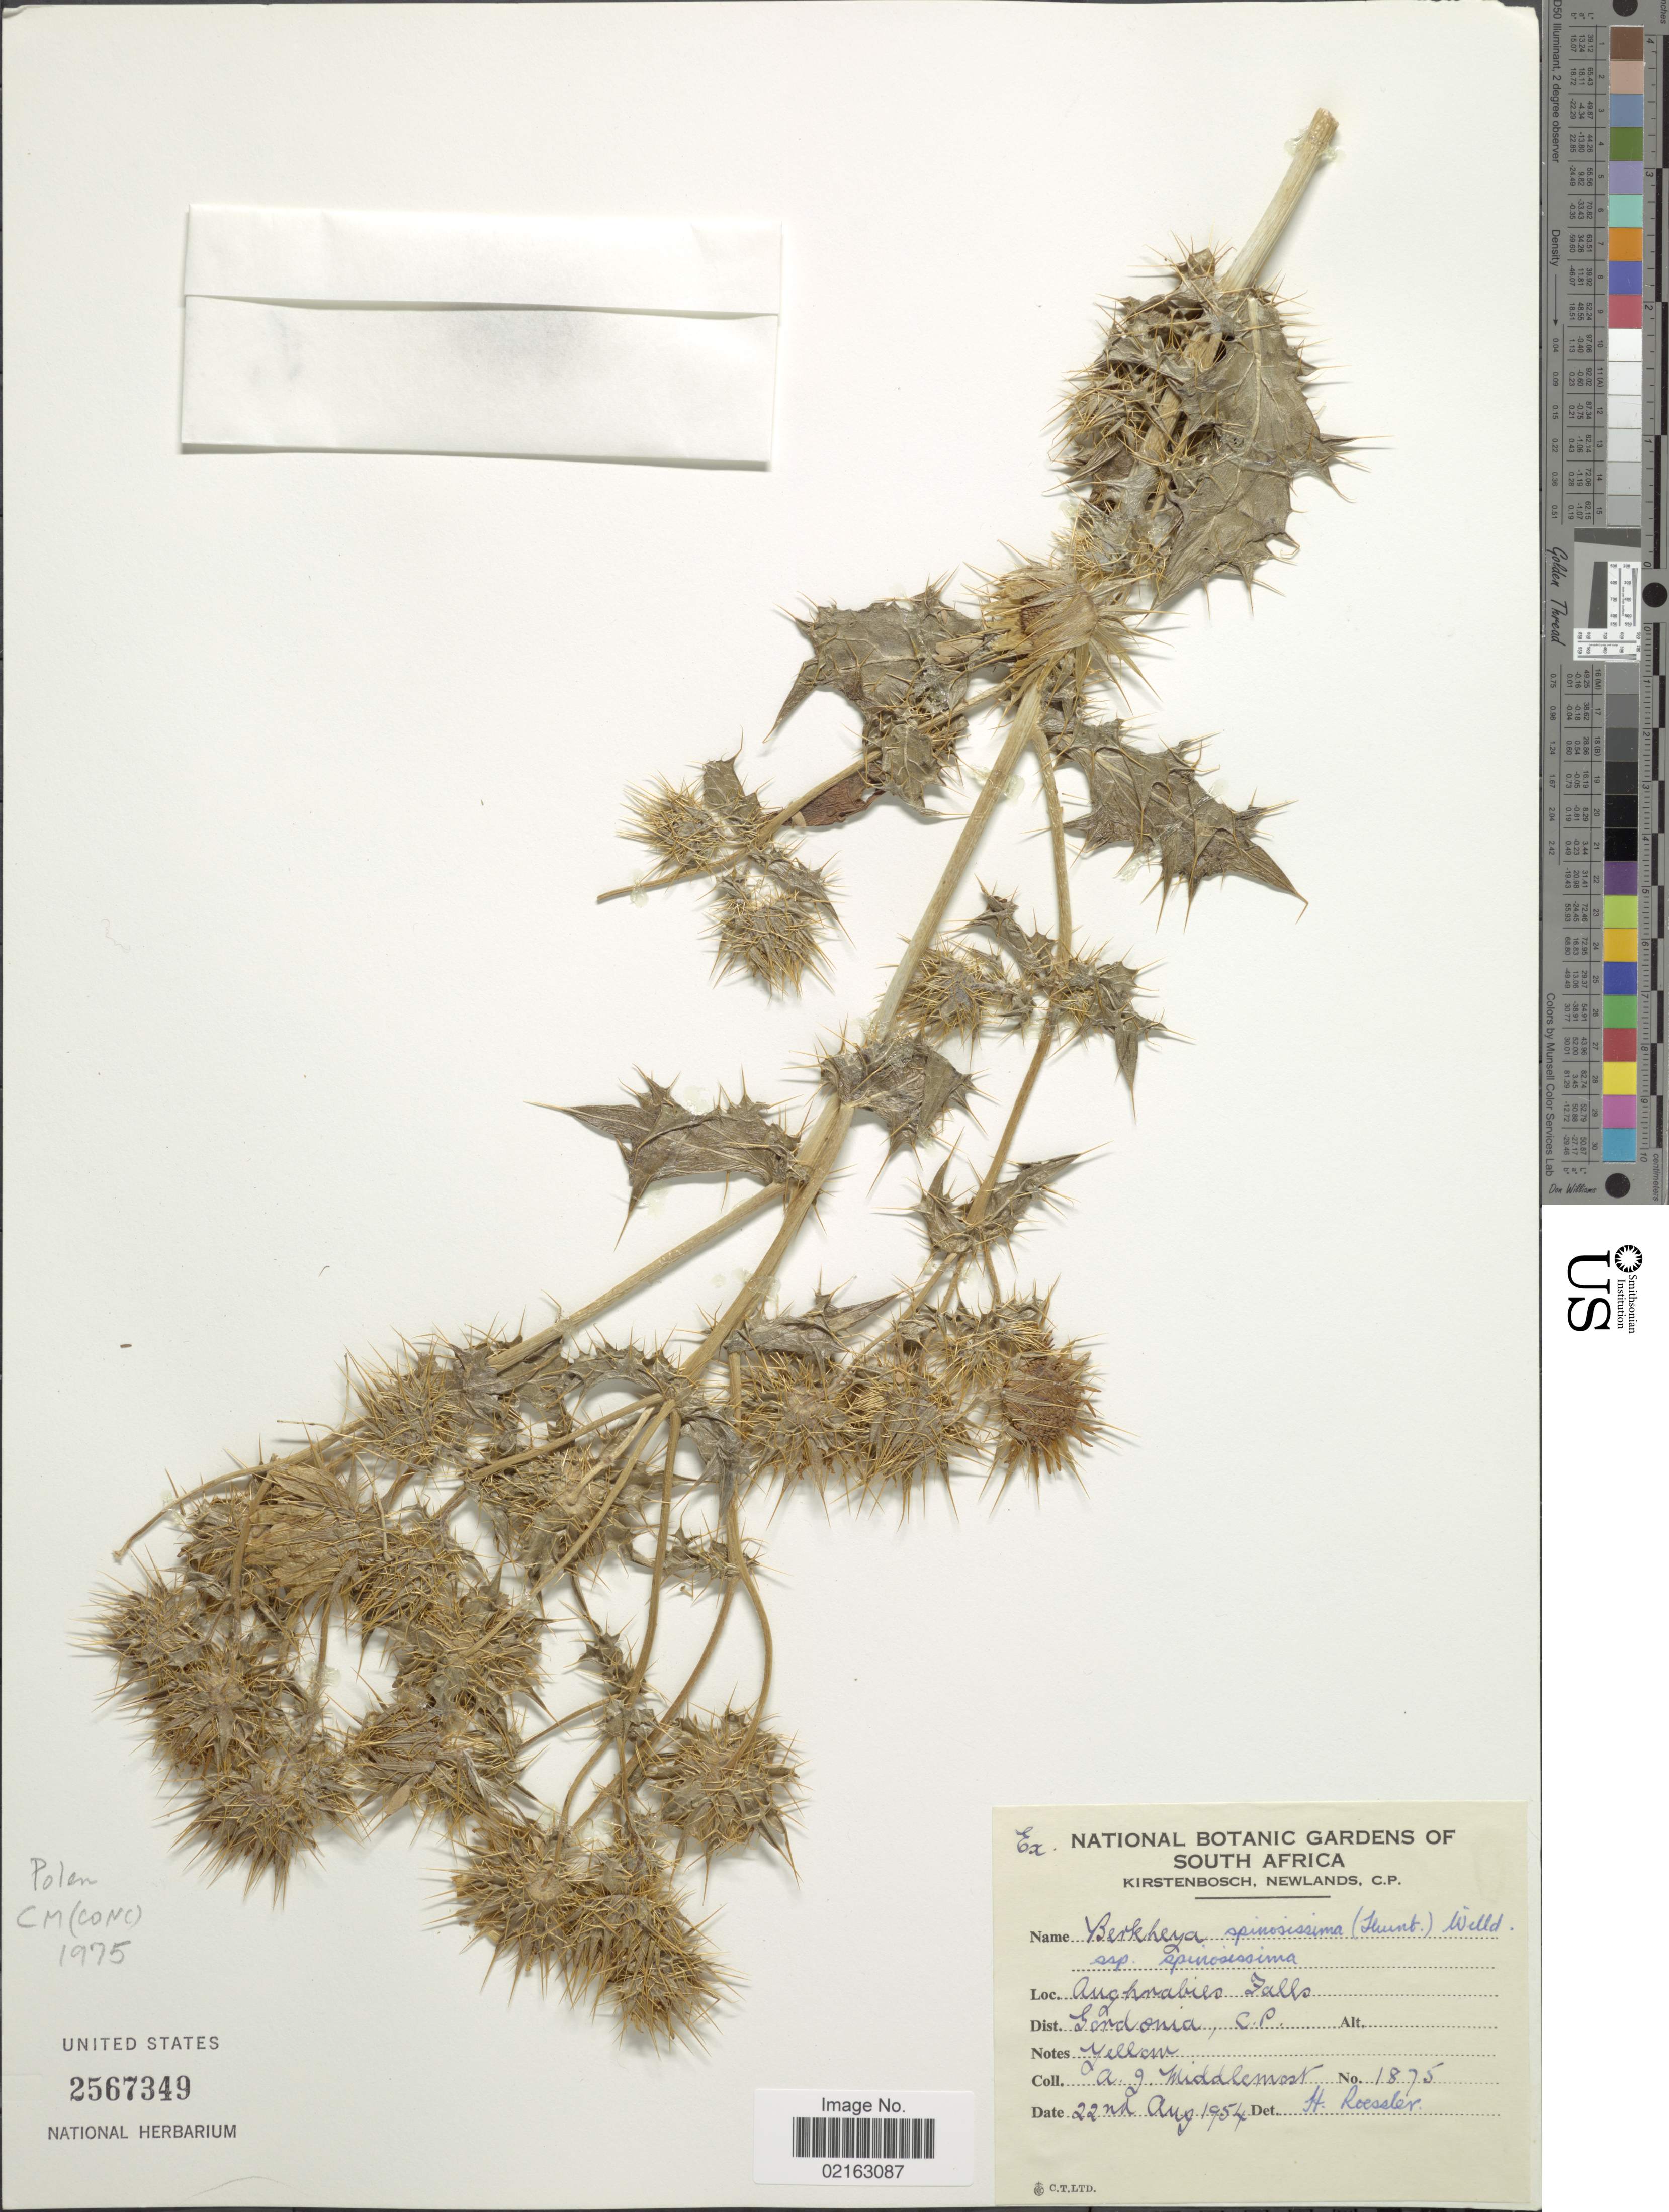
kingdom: Plantae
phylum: Tracheophyta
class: Magnoliopsida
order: Asterales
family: Asteraceae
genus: Berkheya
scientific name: Berkheya spinosissima subsp. spinosissima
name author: Wild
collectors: A. Middlemost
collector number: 1875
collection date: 1954-08-22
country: South Africa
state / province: Northern Cape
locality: Aughrabies Falls. Dist. Gordonia, C.P.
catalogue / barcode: US 2567349